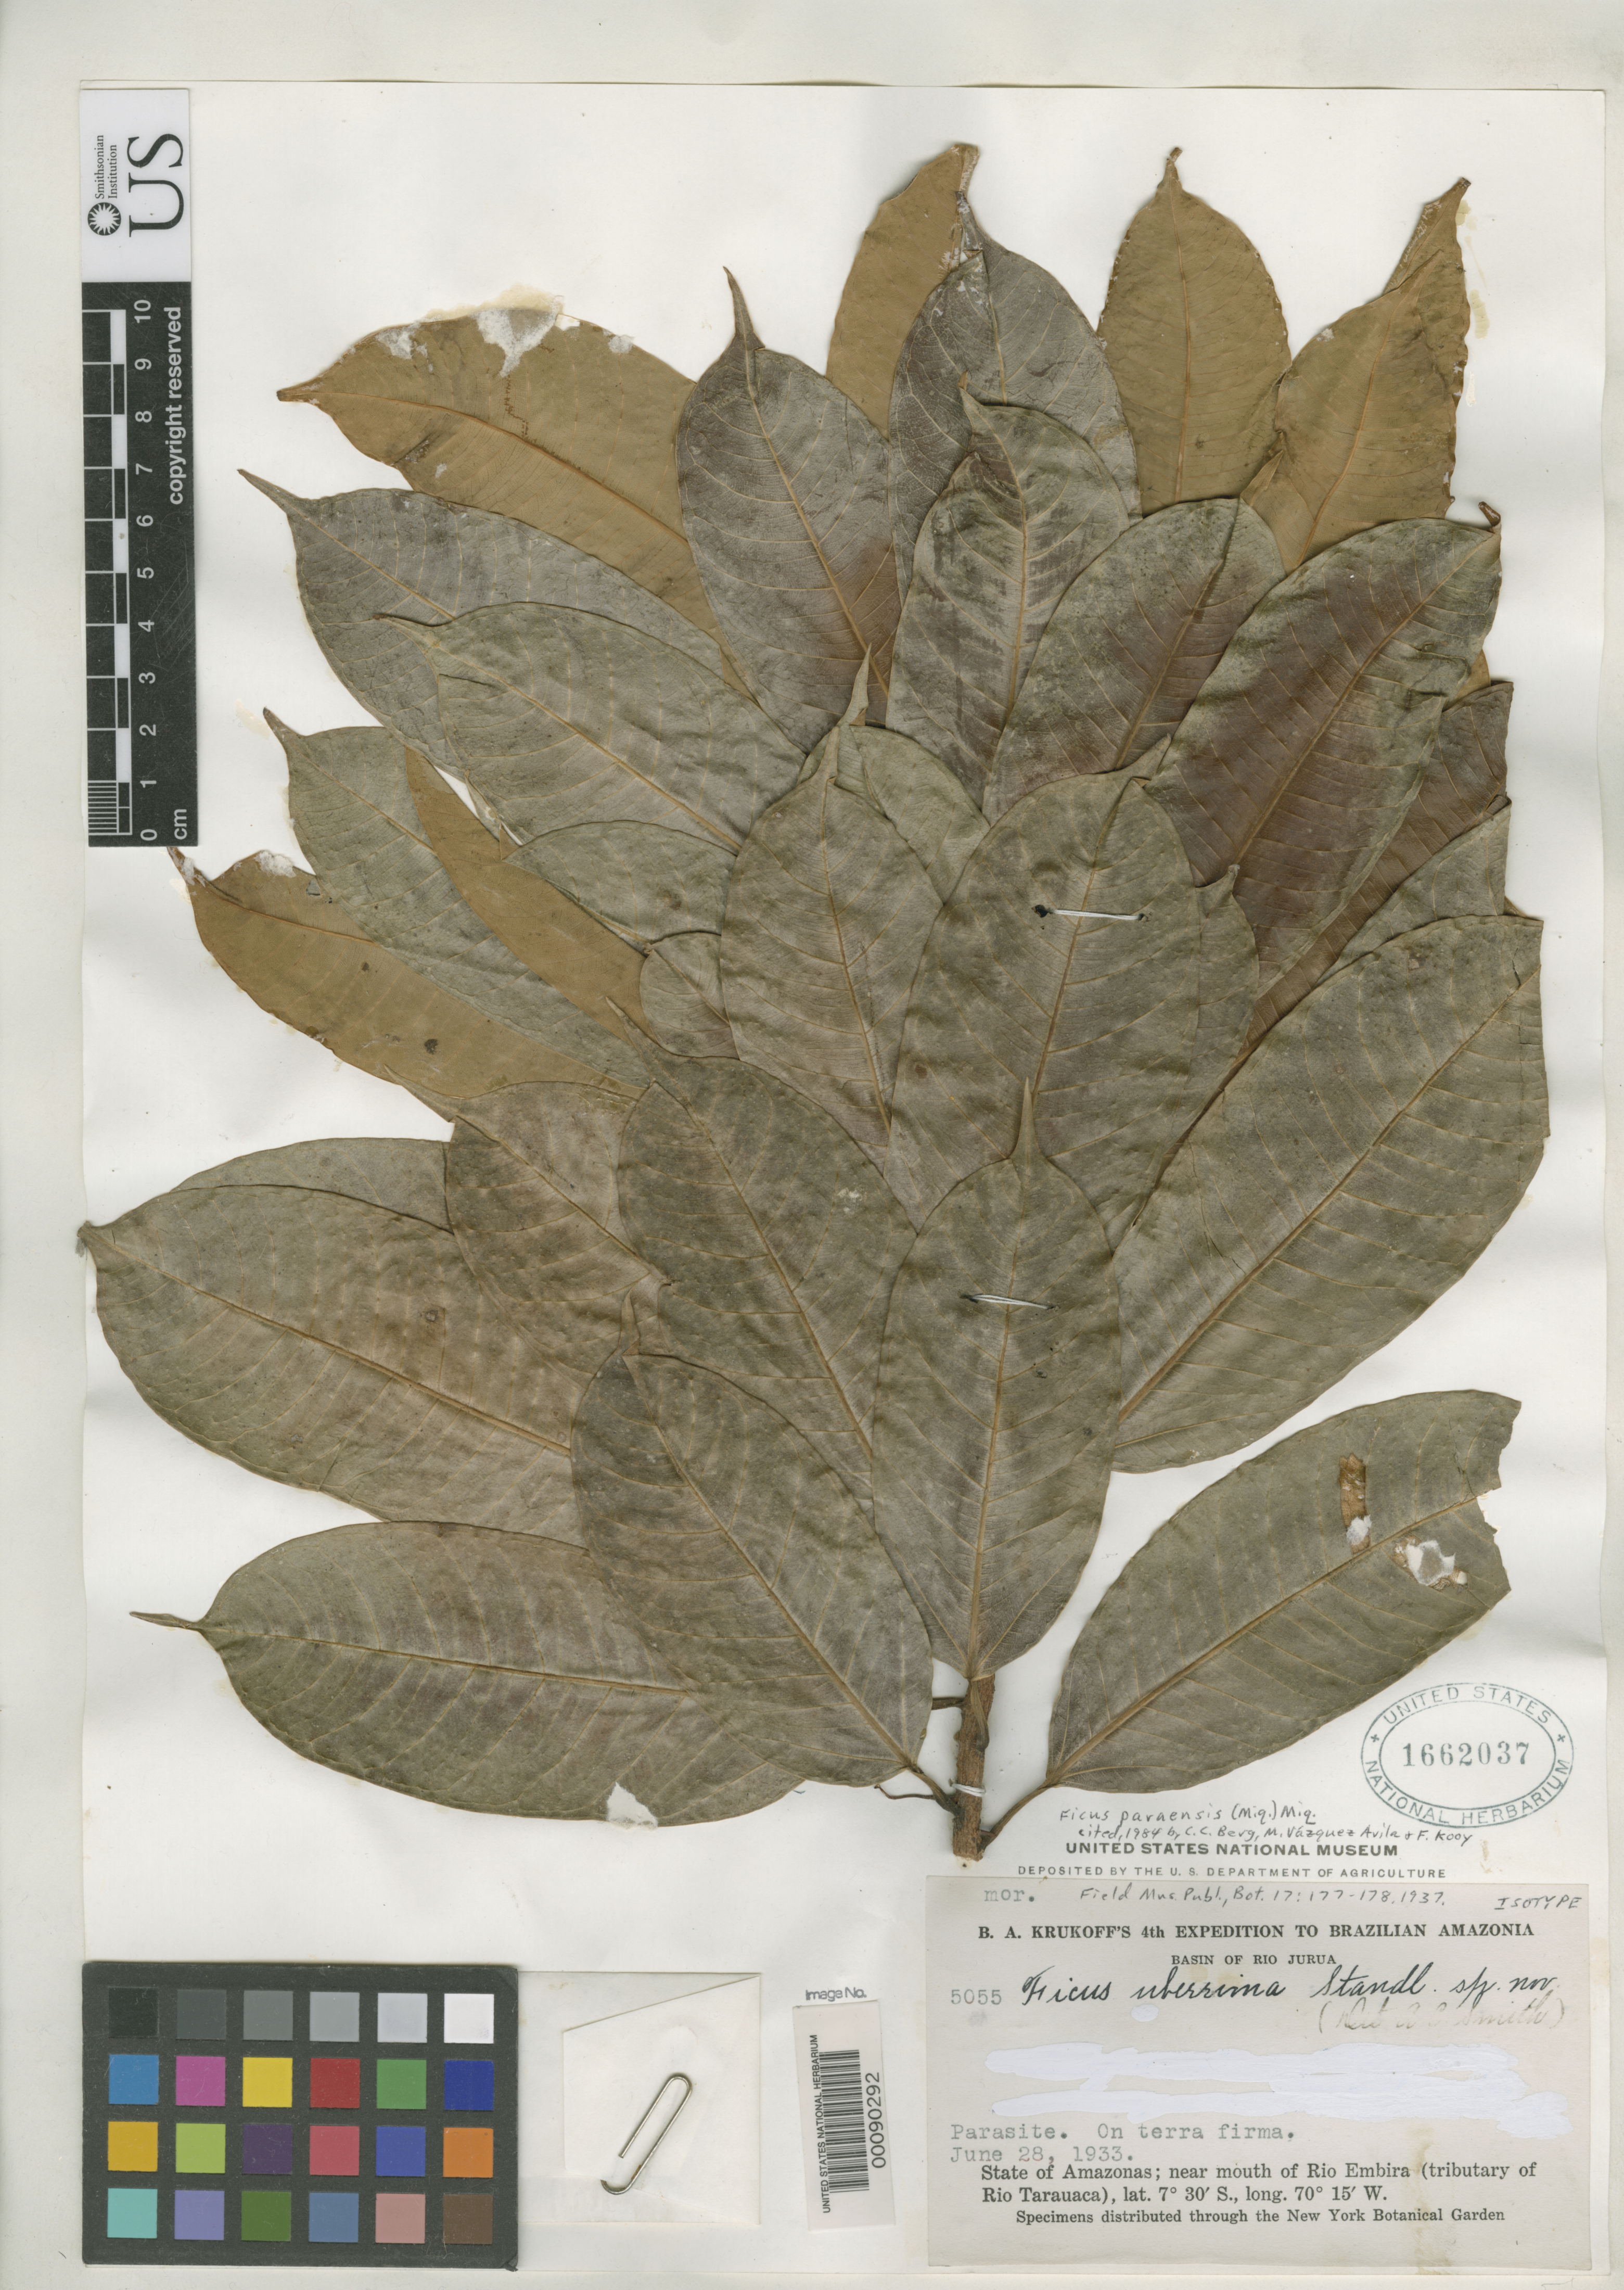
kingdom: Plantae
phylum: Tracheophyta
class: Magnoliopsida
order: Rosales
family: Moraceae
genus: Ficus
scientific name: Ficus uberrima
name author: Standl.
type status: Isotype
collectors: B. A. Krukoff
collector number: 5055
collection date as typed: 28 Jun 1933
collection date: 1933-06-28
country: Brazil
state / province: Amazonas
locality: Near mouth of Rio Embira.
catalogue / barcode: US 1662037